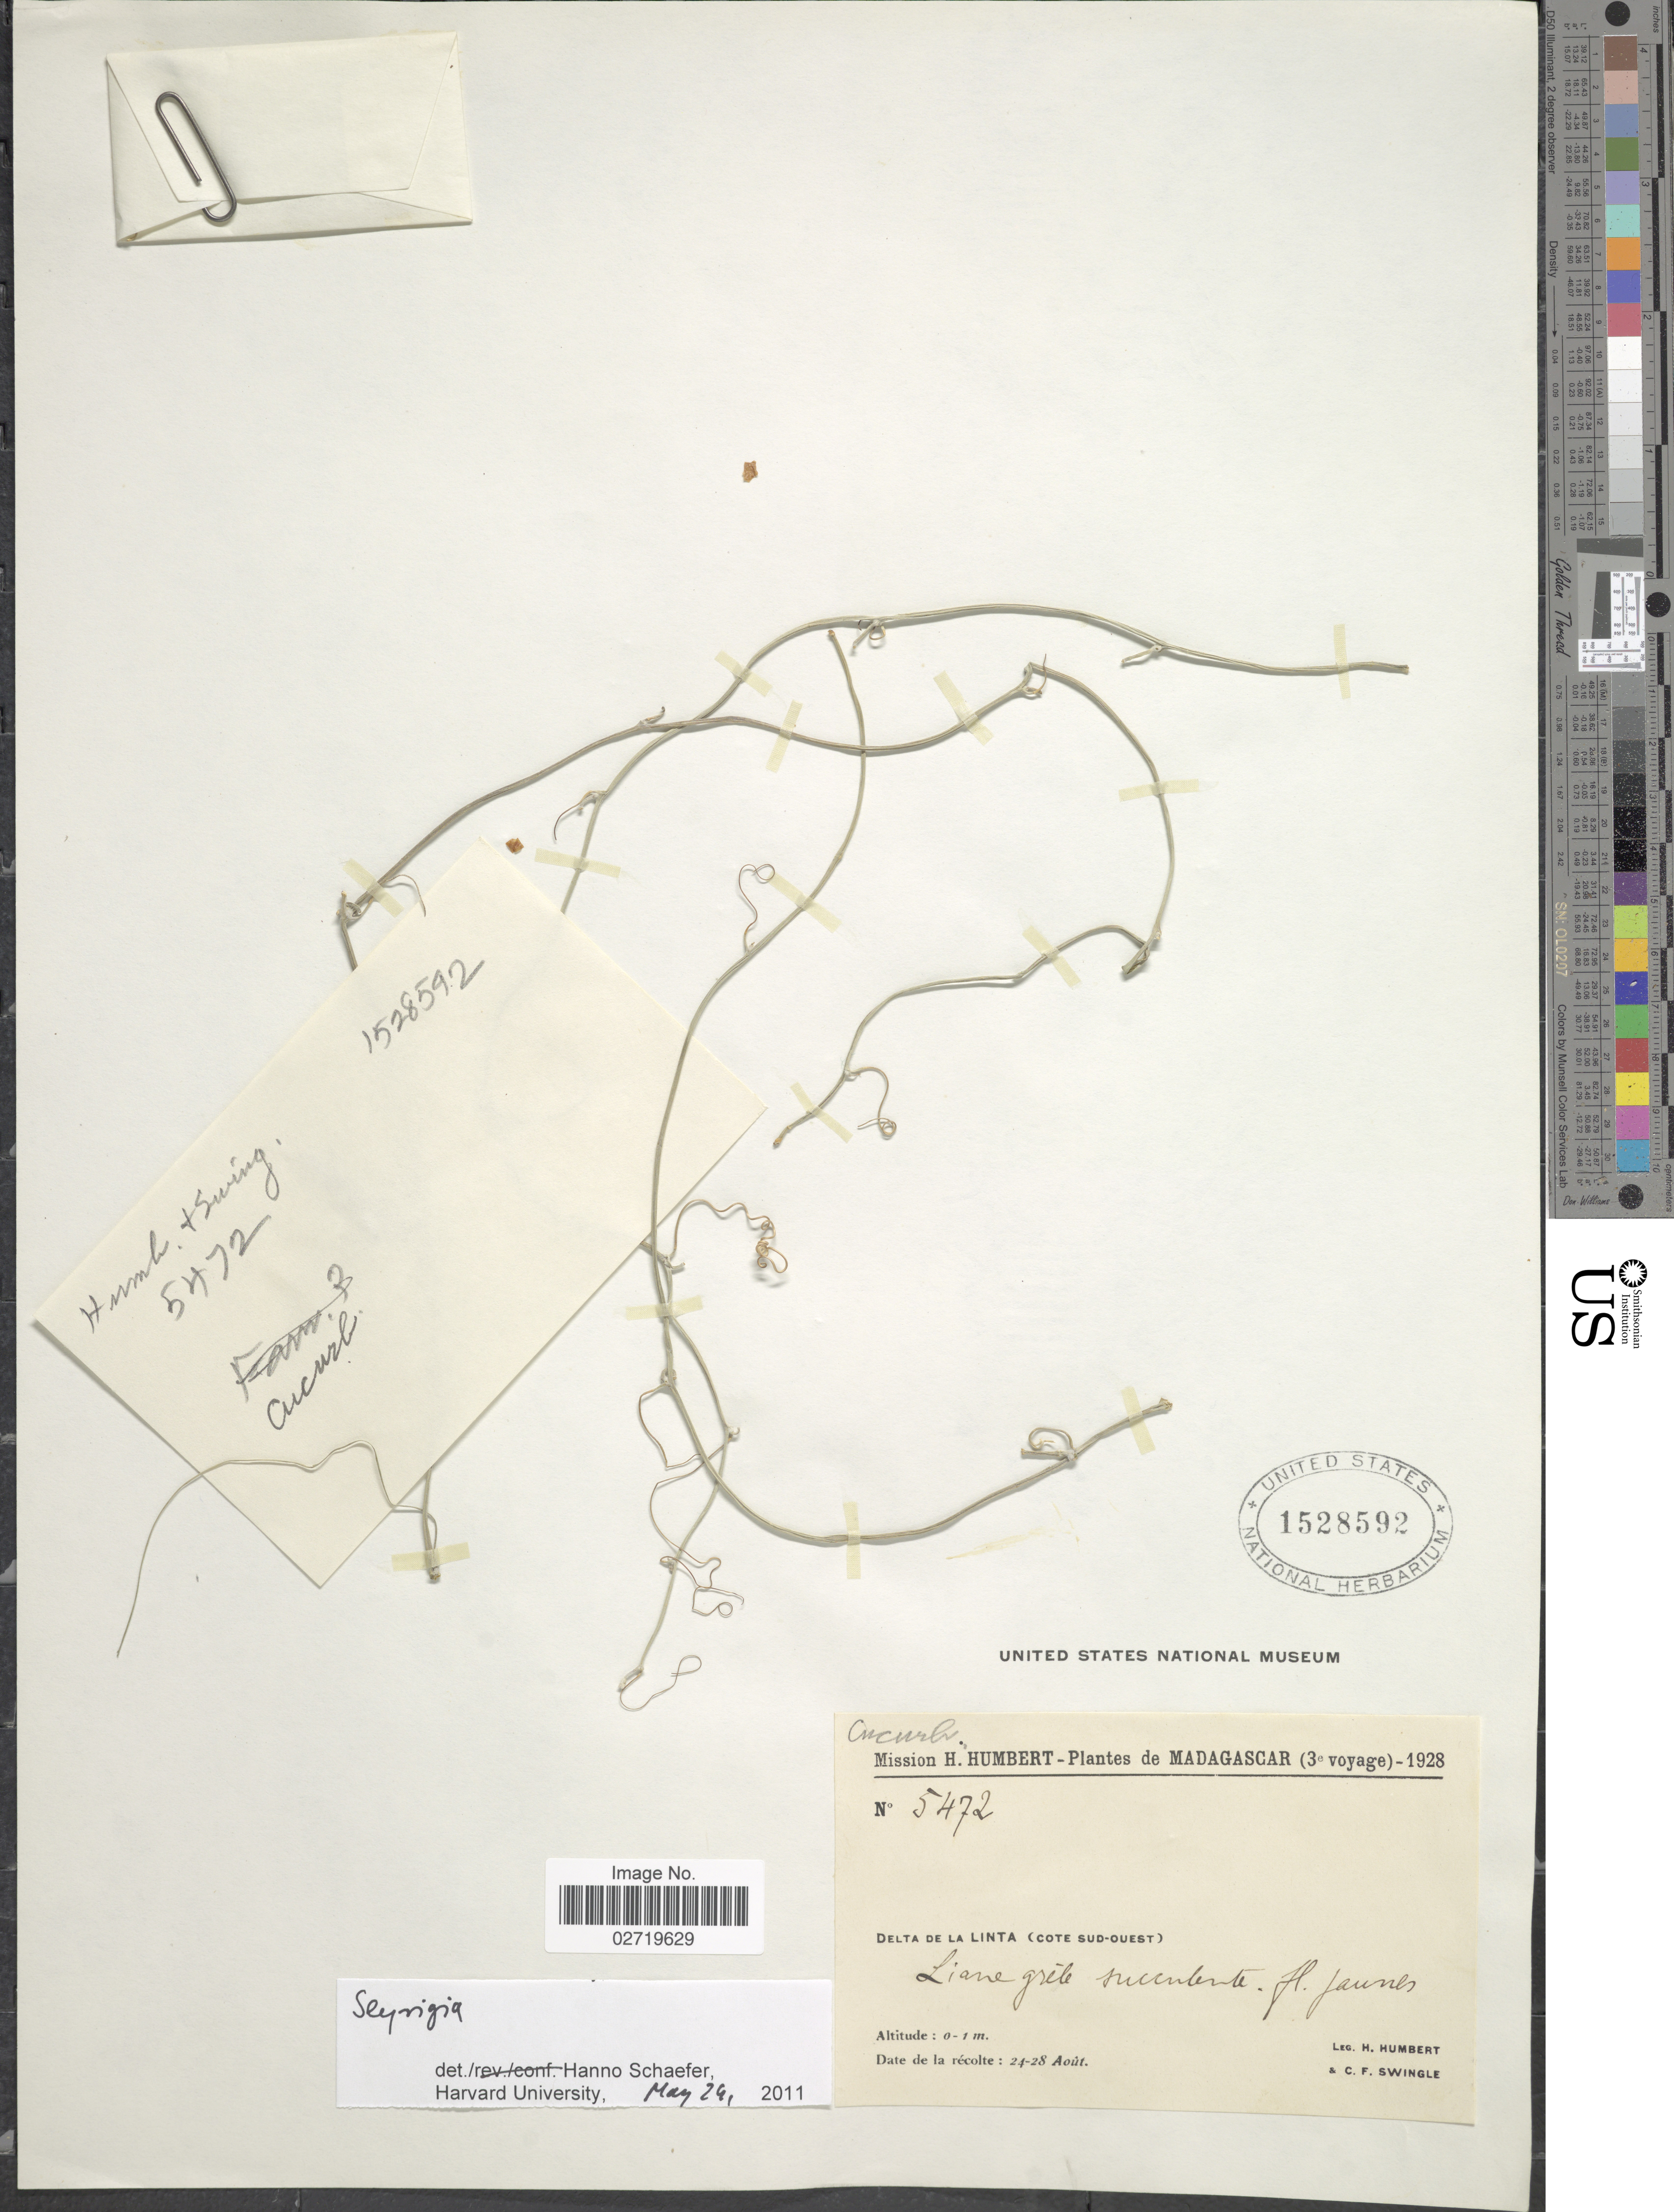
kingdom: Plantae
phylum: Tracheophyta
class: Magnoliopsida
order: Cucurbitales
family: Cucurbitaceae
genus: Seyrigia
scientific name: Seyrigia sp.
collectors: H. Humbert & C. Swingle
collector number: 5472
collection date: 1928-08-24/1928-08-28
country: Madagascar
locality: Delta de La Linta (Cote Sud-Ouest)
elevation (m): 0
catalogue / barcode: US 1528592